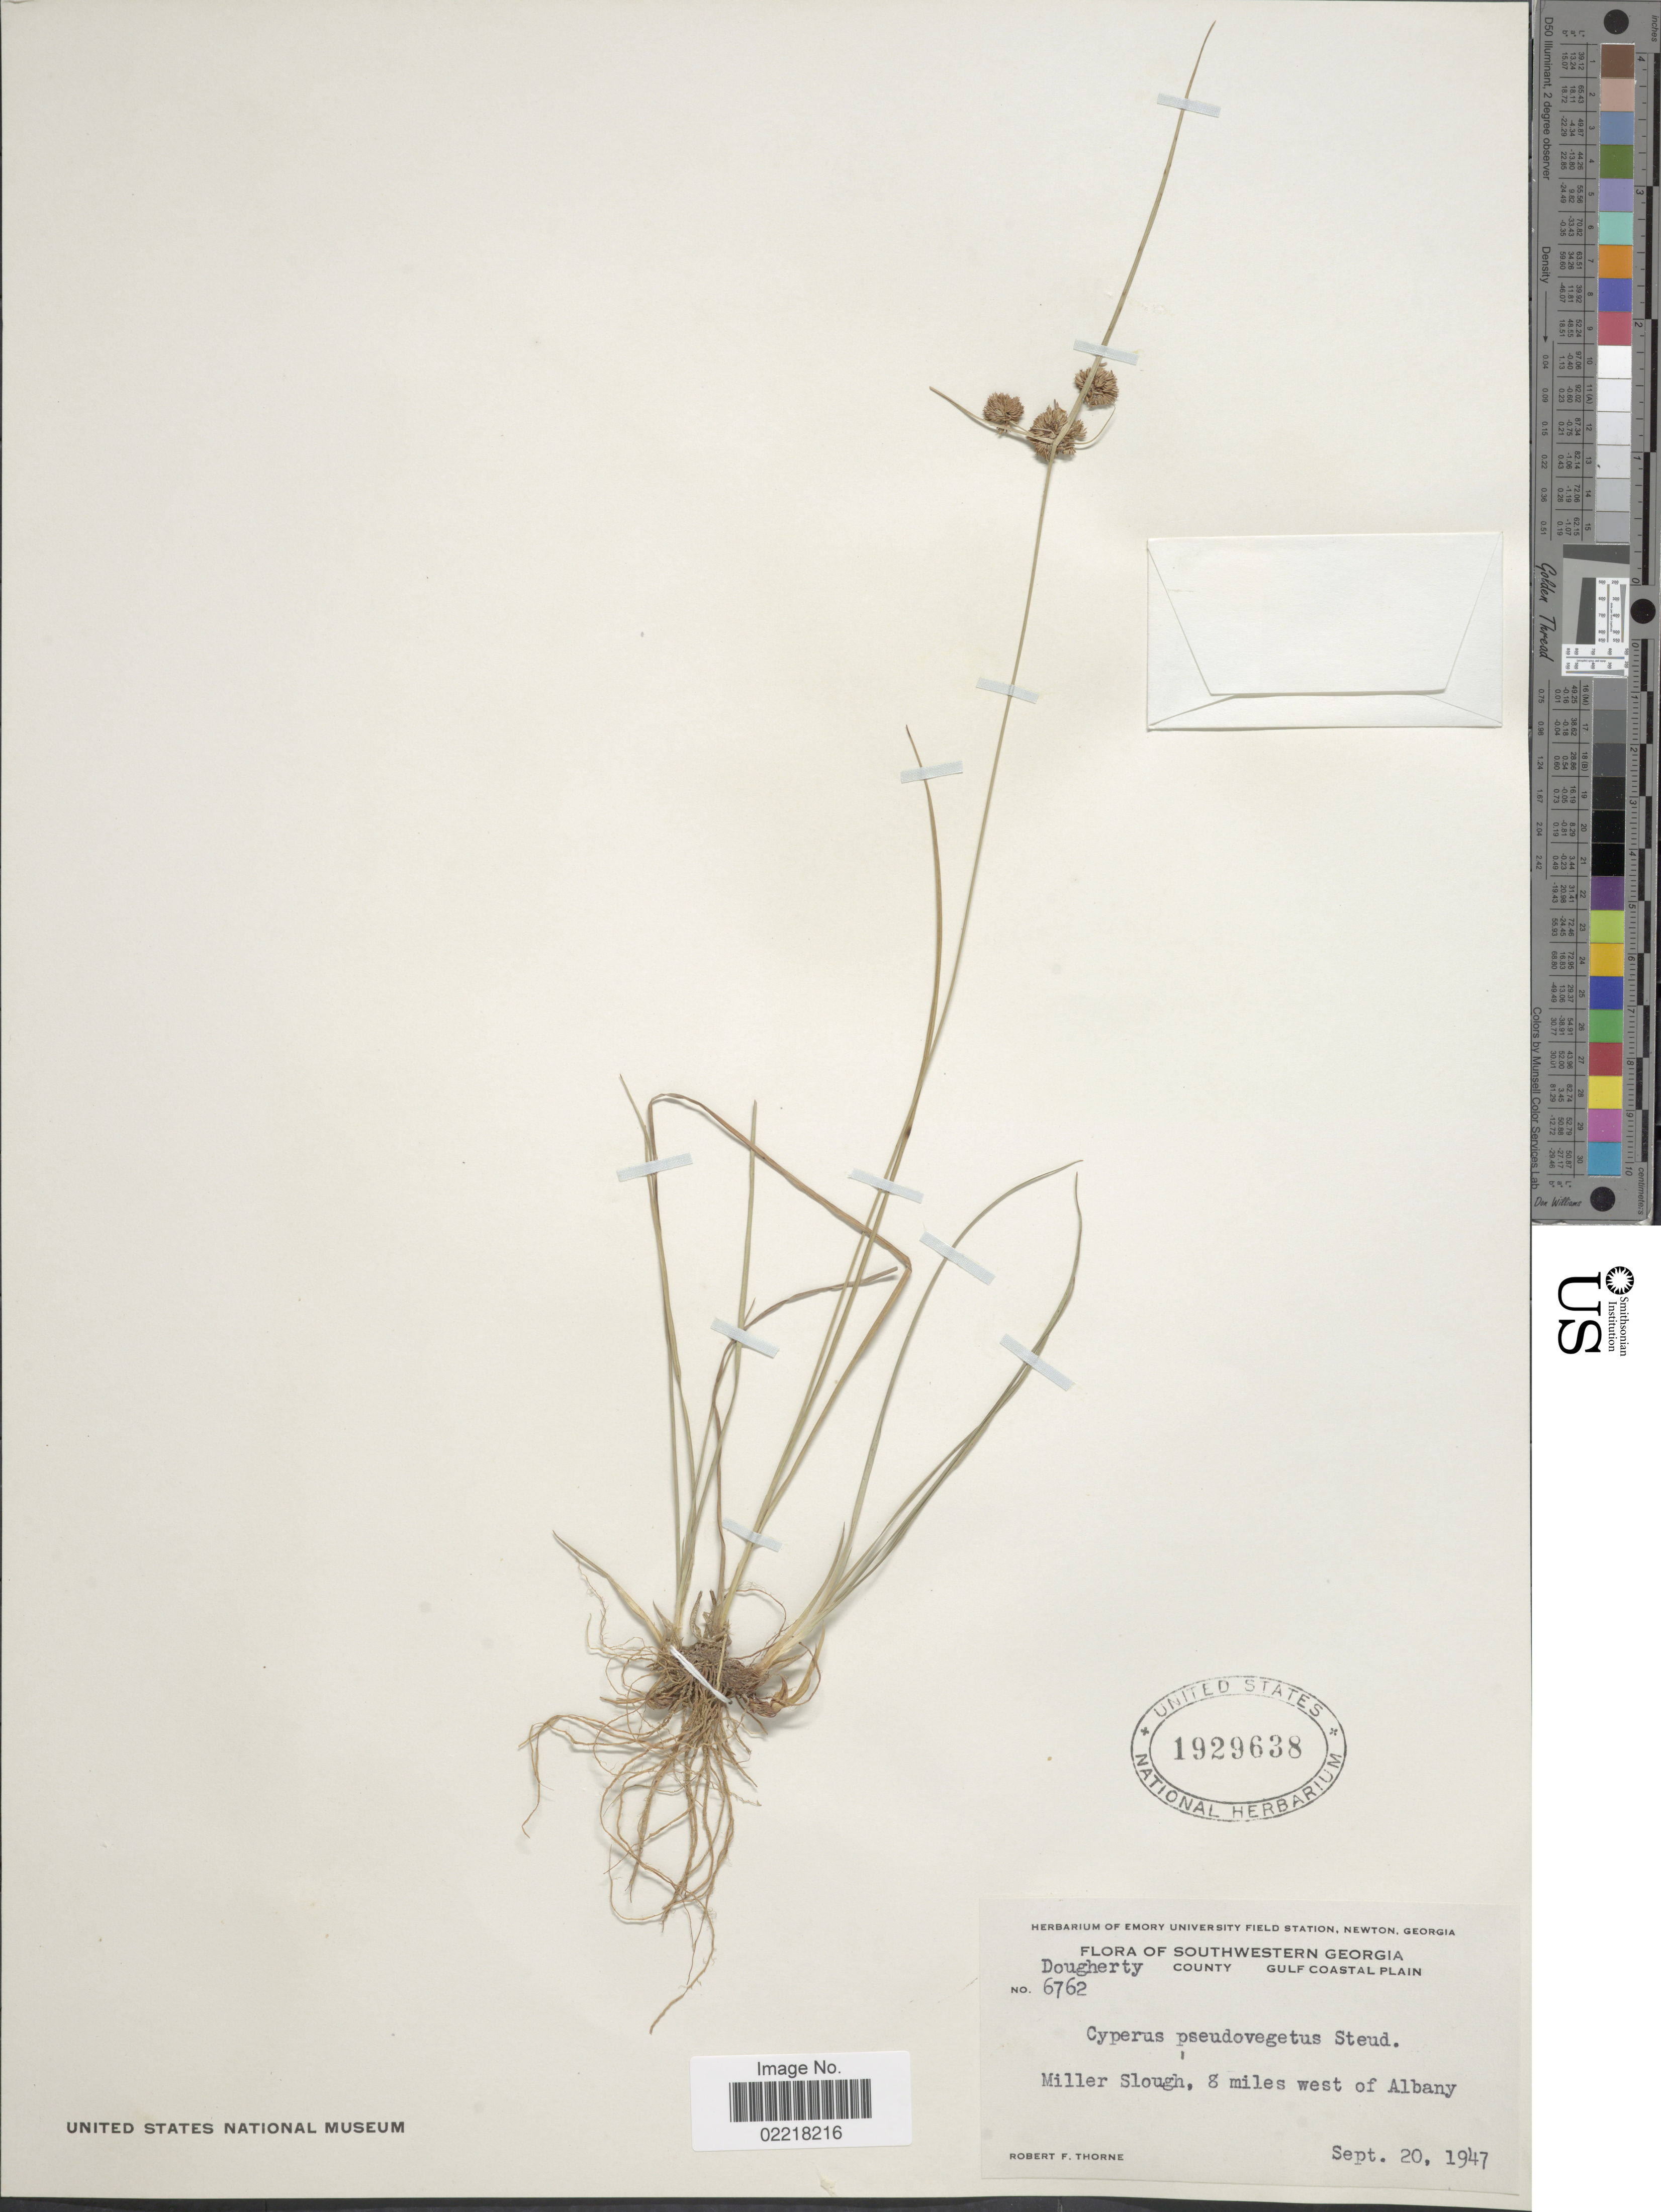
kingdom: Plantae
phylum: Tracheophyta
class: Liliopsida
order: Poales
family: Cyperaceae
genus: Cyperus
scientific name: Cyperus pseudovegetus Steud.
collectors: R. F. Thorne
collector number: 6762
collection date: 1947-09-20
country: United States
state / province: Georgia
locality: Southwestern Georgia. Dougherty County. Gulf Coastal Plain. Miller Slough, 8 miles west of Albany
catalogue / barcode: US 1929638